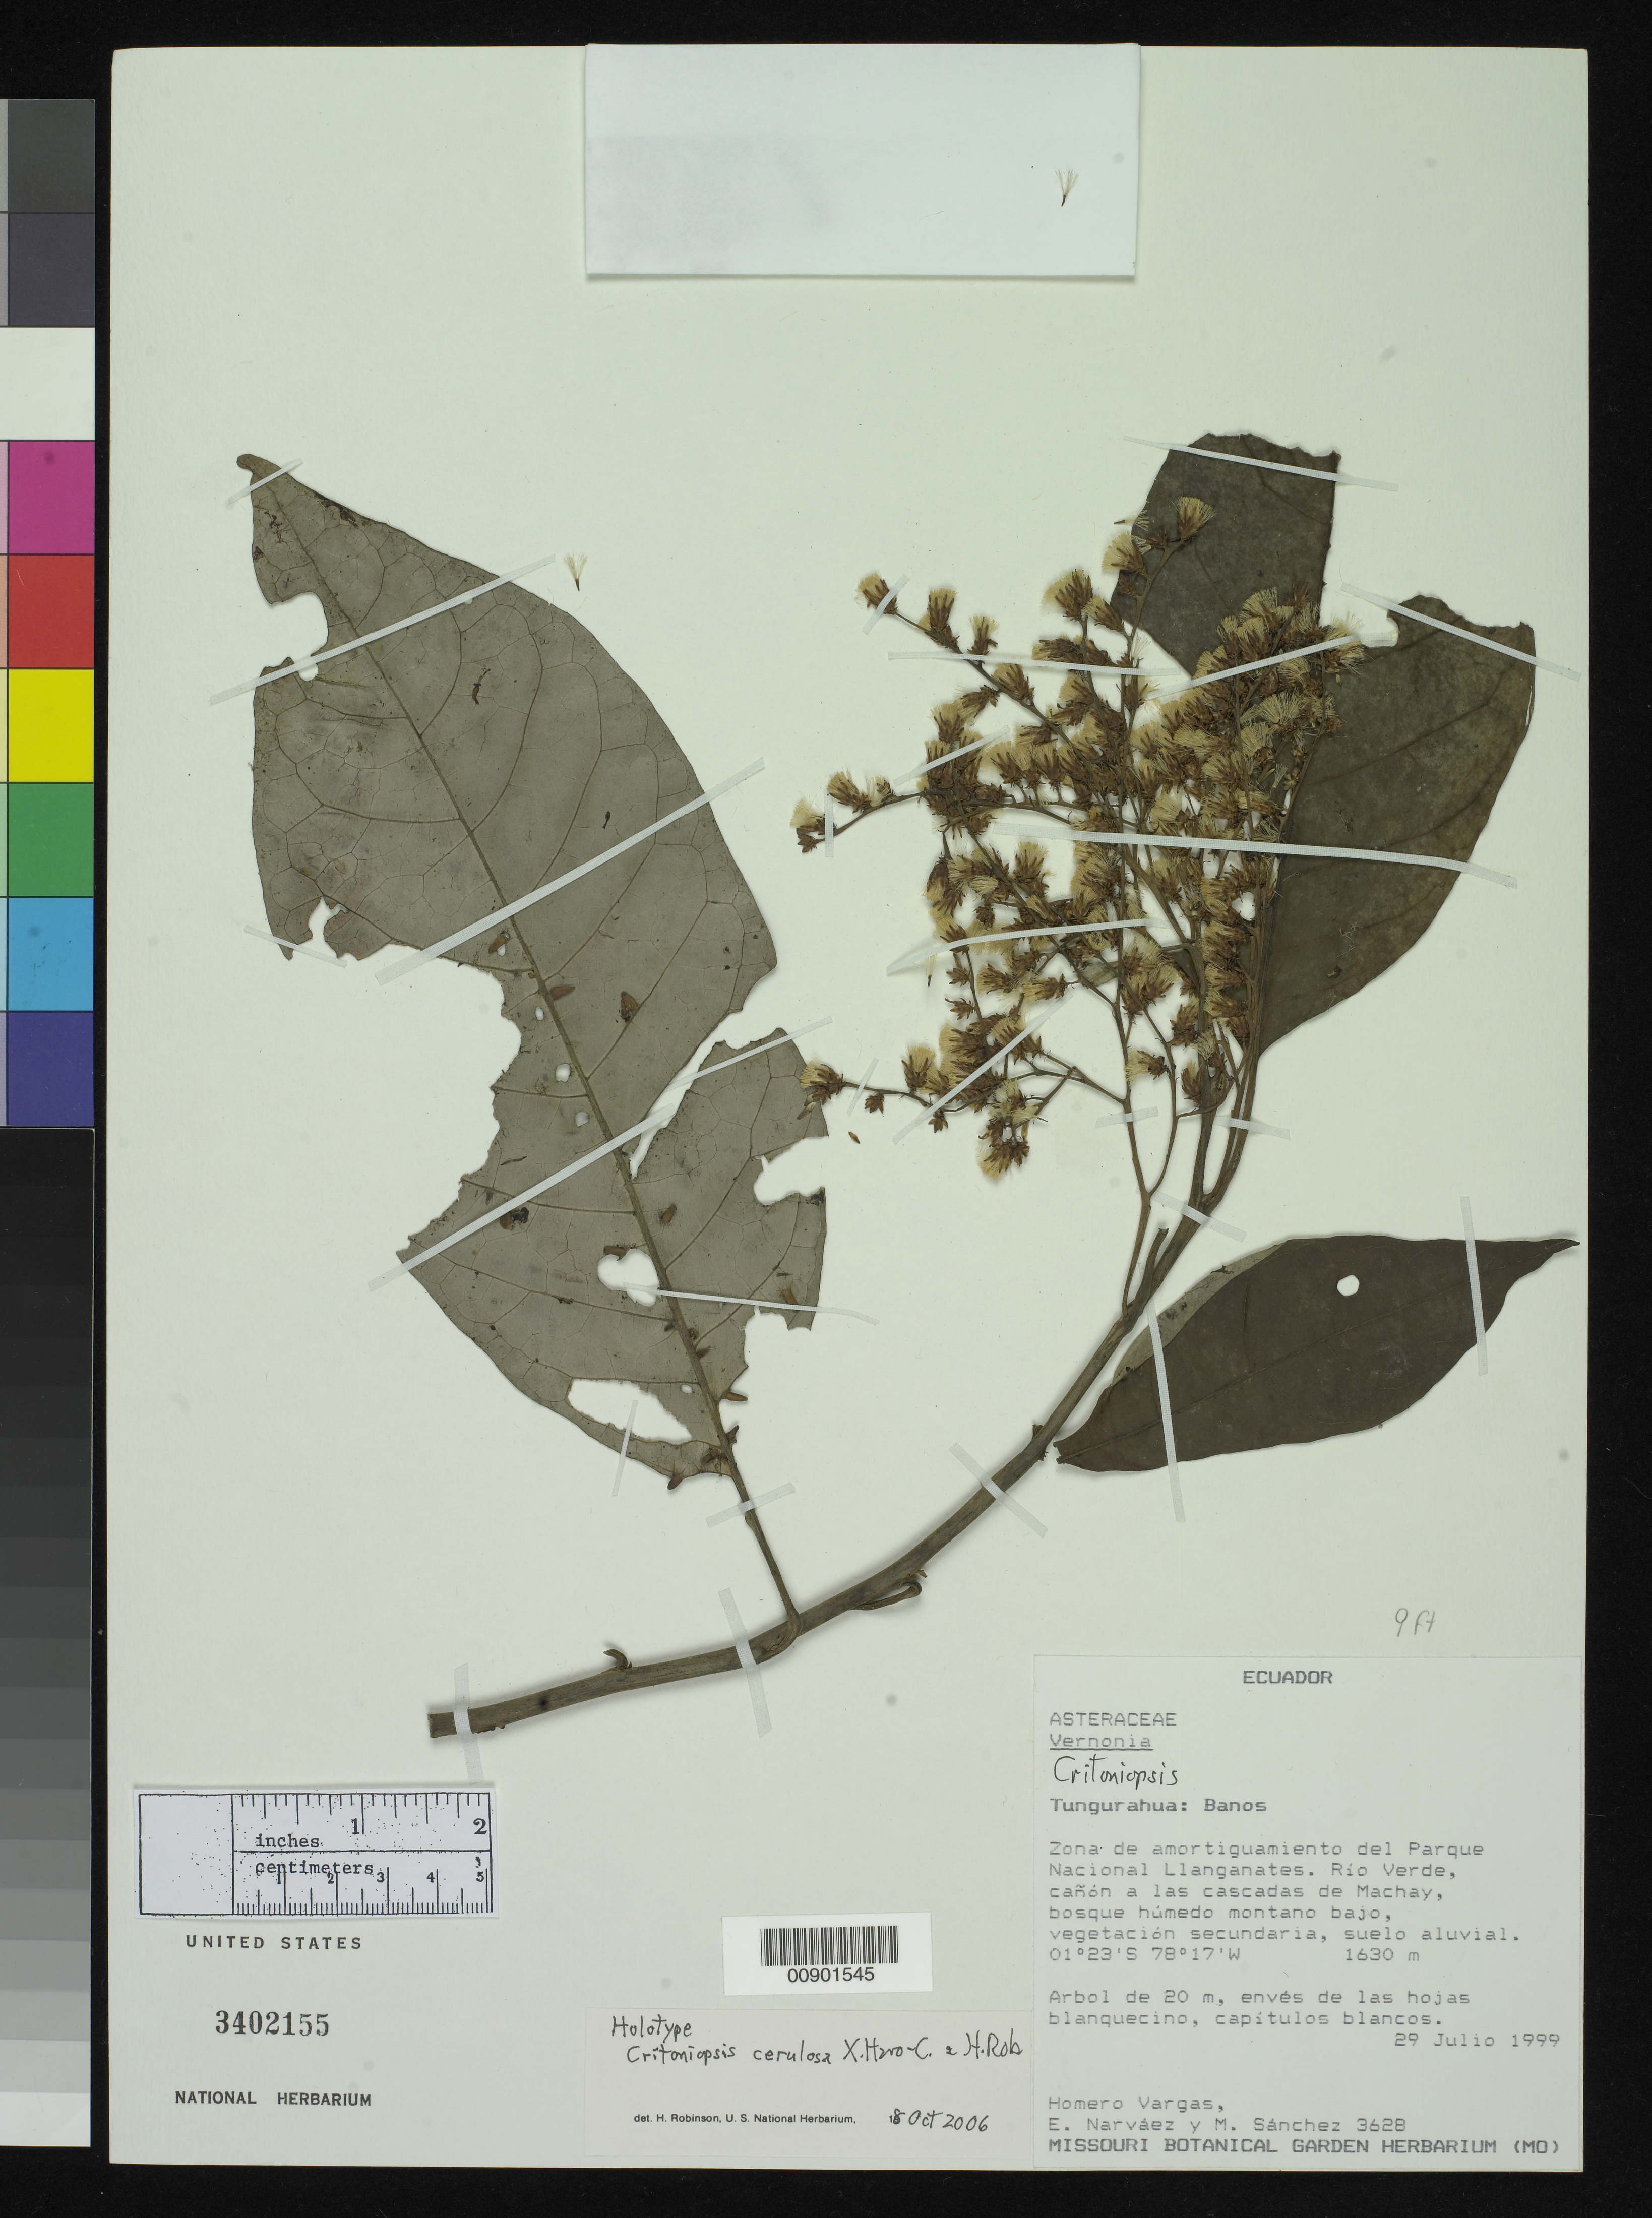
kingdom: Plantae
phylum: Tracheophyta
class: Magnoliopsida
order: Asterales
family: Asteraceae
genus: Critoniopsis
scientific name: Critoniopsis cerulosa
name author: Haro-C. & H. Rob.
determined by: Robinson, Harold E., (US)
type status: Holotype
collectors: H. Vargas, E. Narváez & M. Sánchez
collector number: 3628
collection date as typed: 29 Jul 1999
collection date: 1999-07-29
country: Ecuador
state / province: Tungurahua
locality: Tungurahua: Banos. Zona de amortiguamiento del Parque nacional Llanganates. Río Verde, cañón a las cascadas de Machay.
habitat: Bosque húmedo bajo, vegetación secundaria, suelo aluvial.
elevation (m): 1630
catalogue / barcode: US 3402155